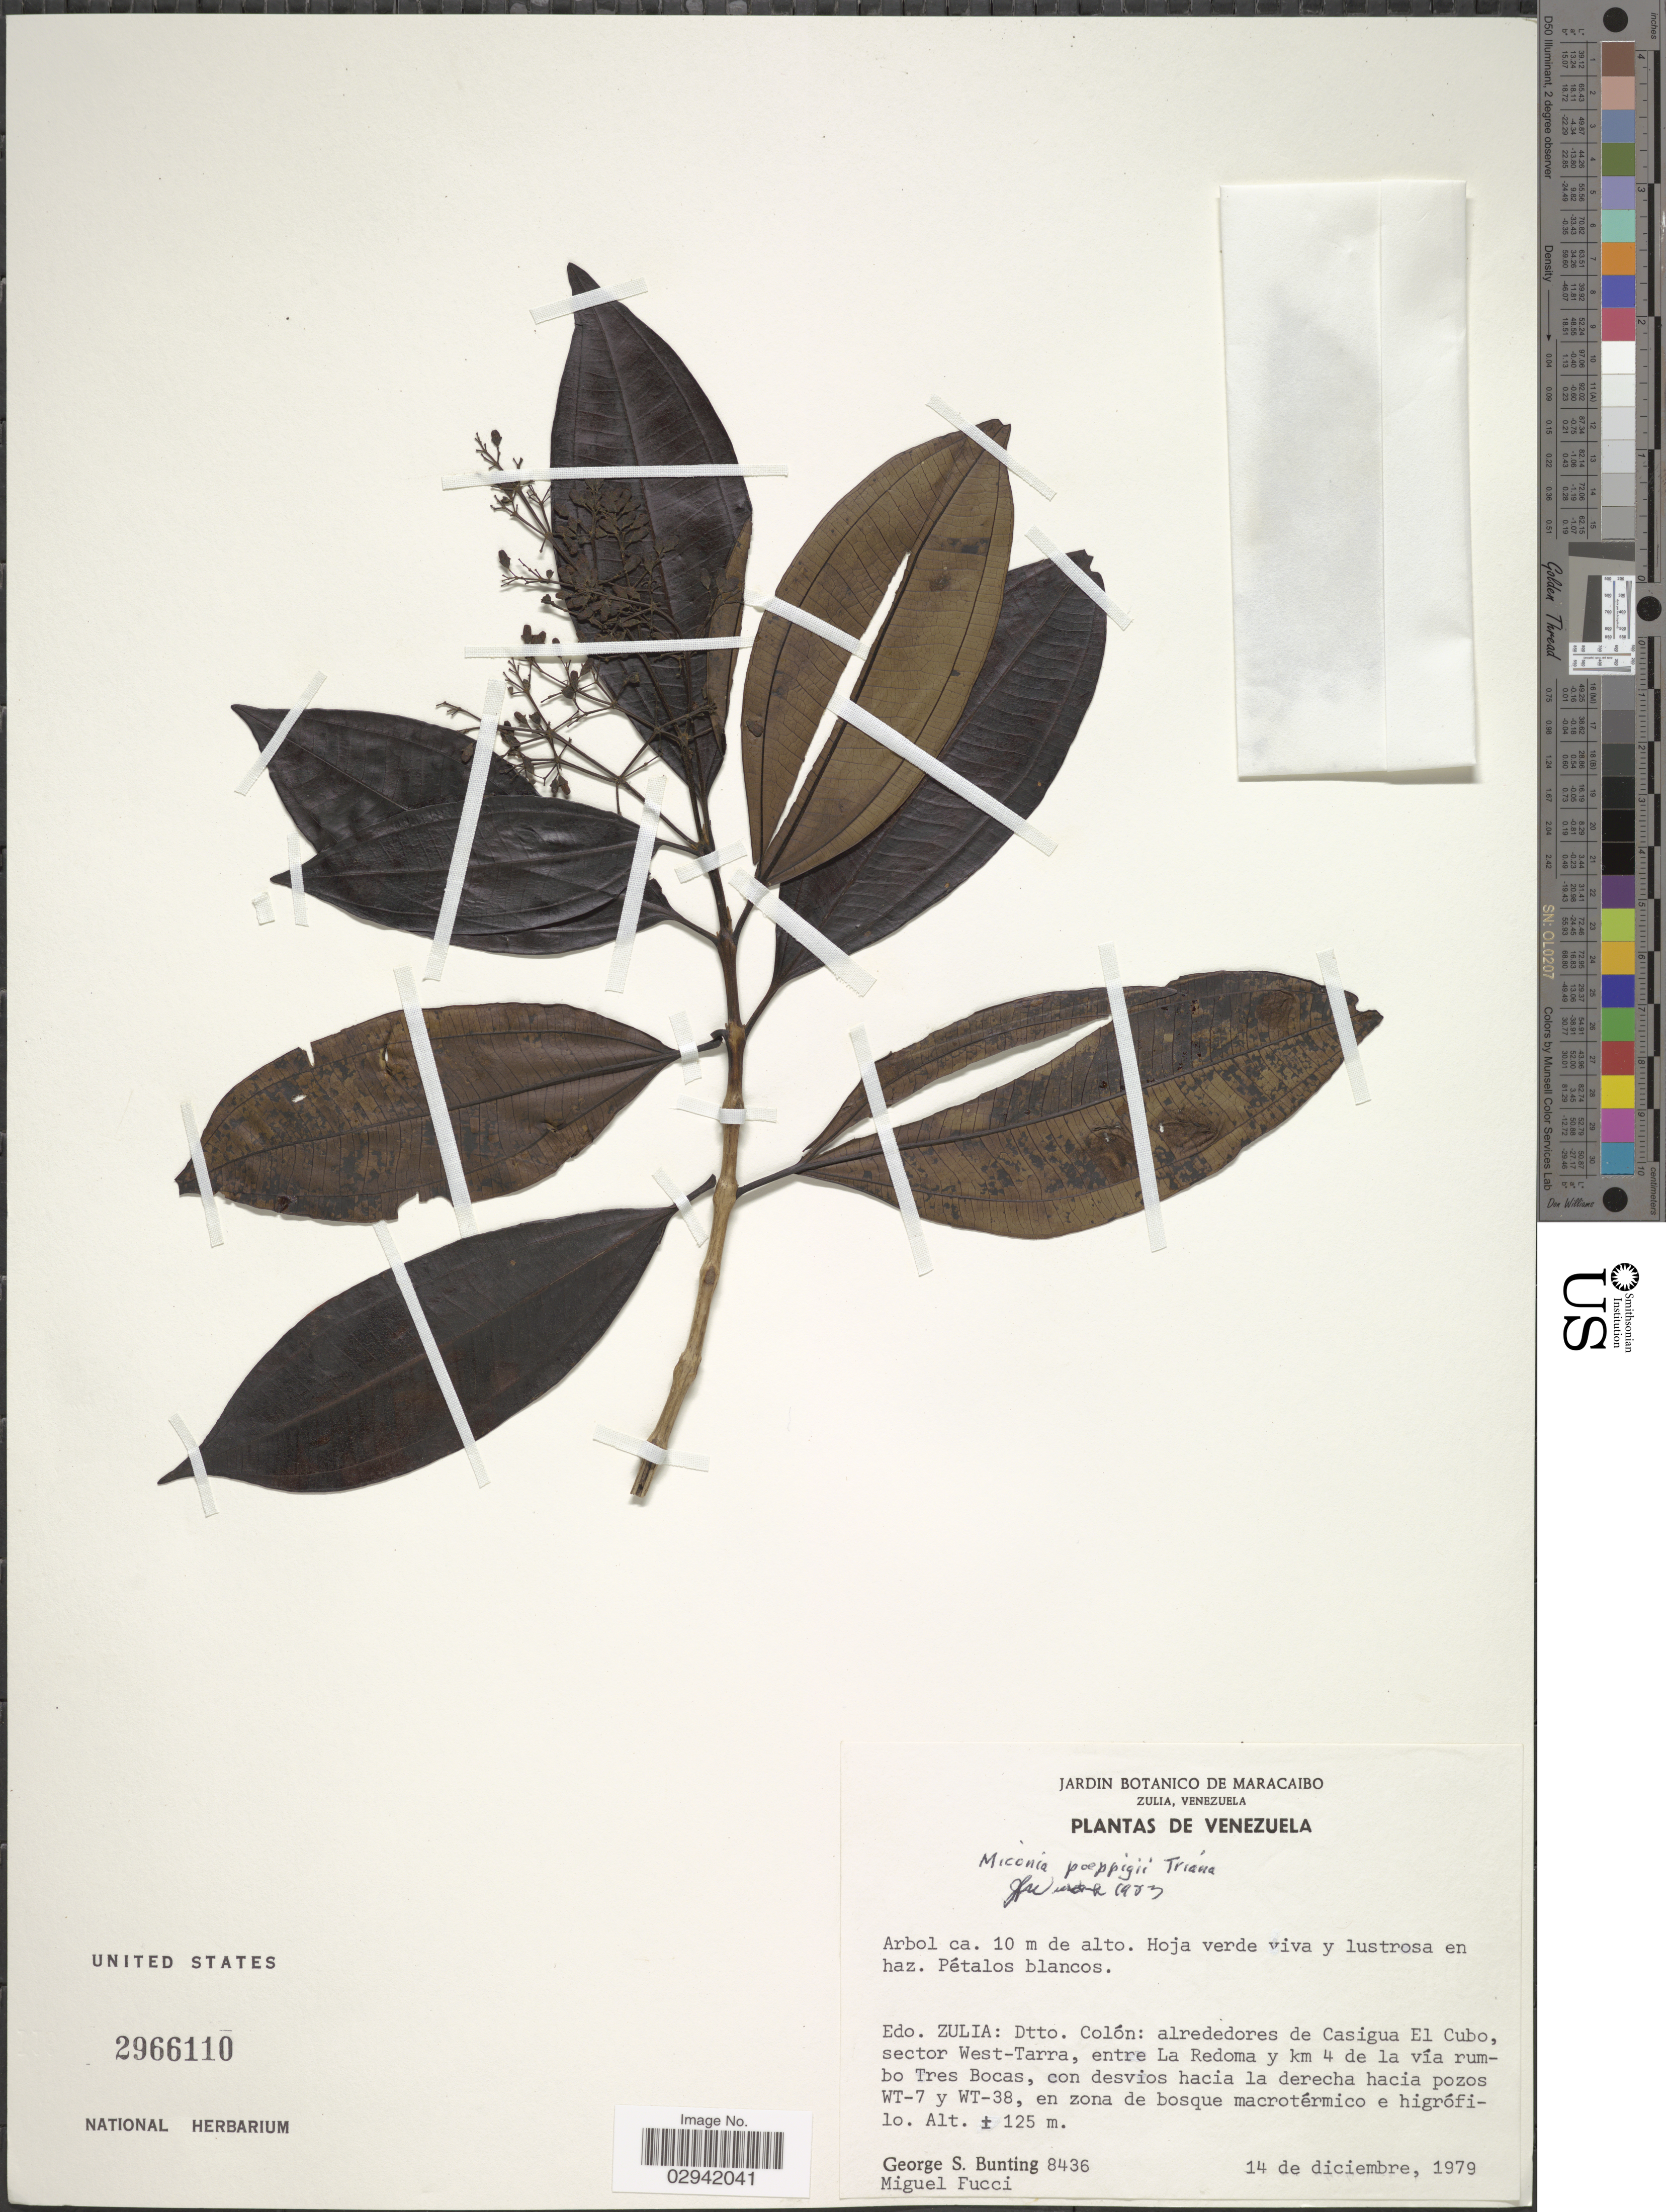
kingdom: Plantae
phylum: Tracheophyta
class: Magnoliopsida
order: Myrtales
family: Melastomataceae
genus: Miconia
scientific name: Miconia poeppigii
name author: Triana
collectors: G. S. Bunting & M. Fucci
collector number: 8436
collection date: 1979-12-14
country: Venezuela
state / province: Zulia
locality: Dtto. Colón: alrededores de Casigua El Cubo, sector West-Tarra, entre La Redoma y km 4 de la vía rumbo Tres Bocas, con desvios hacia la derecha hacia pozos WT-7 y WT-38.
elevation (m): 125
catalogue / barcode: US 2966110